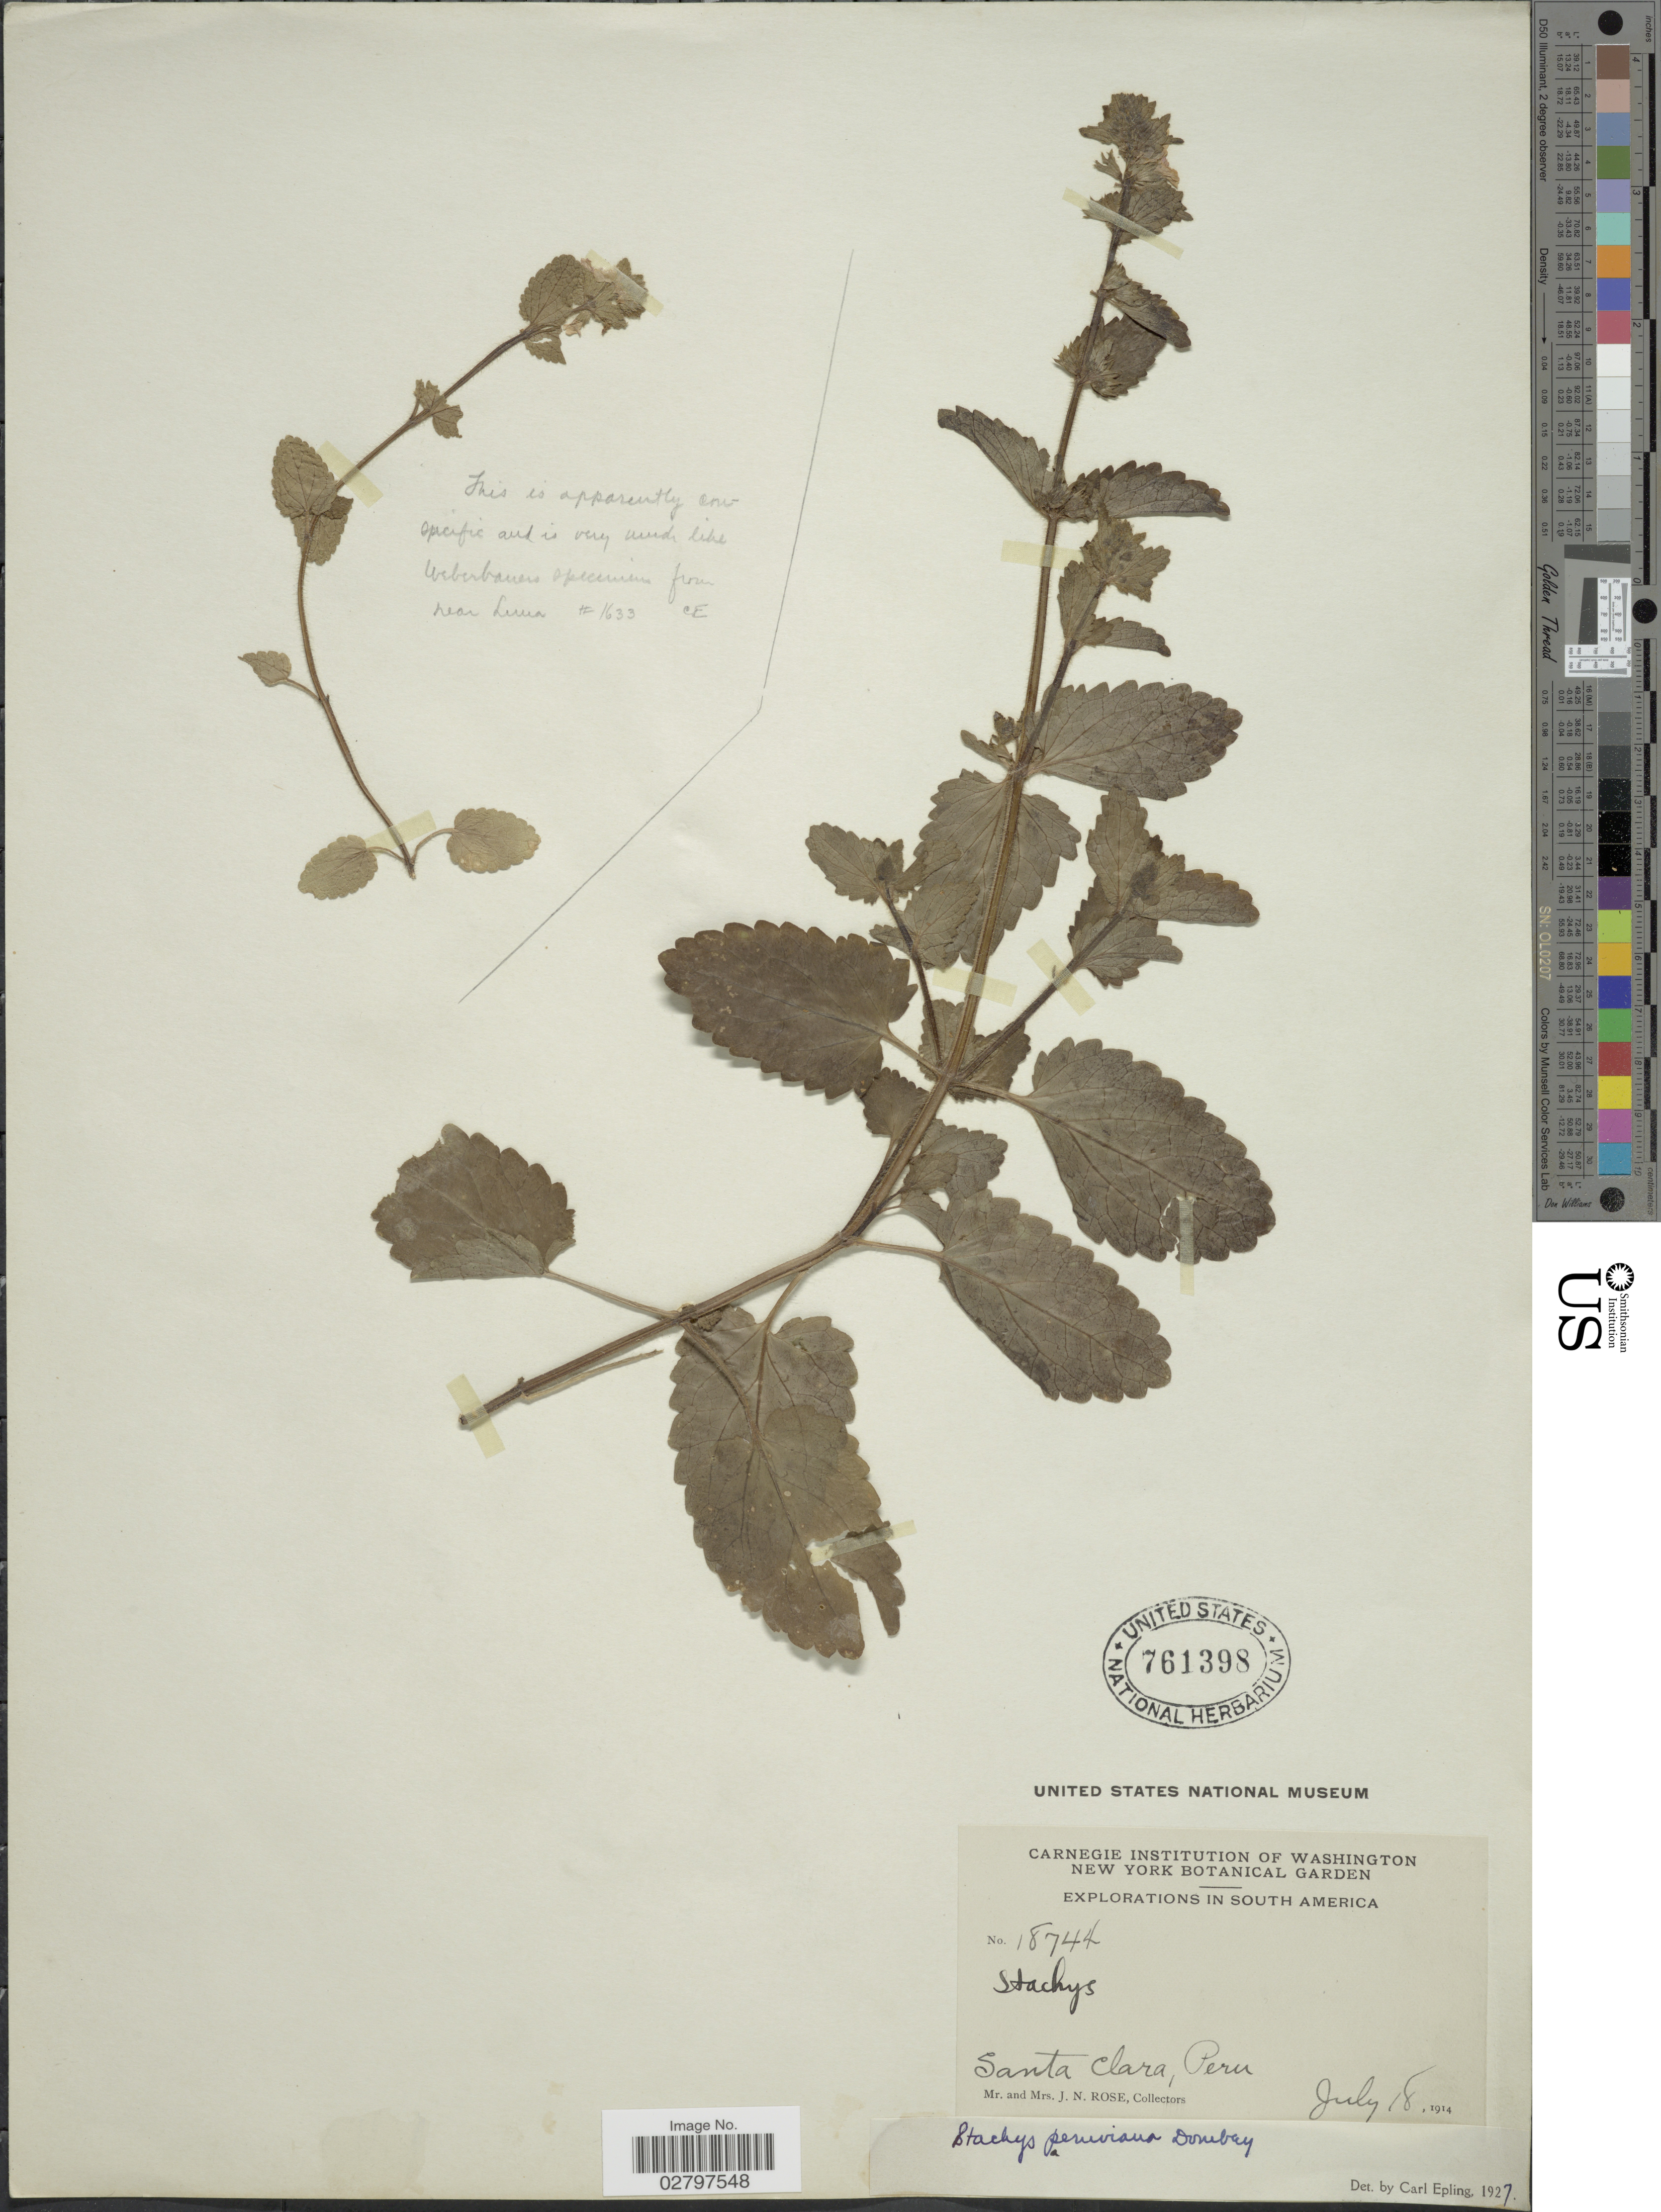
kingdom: Plantae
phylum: Tracheophyta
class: Magnoliopsida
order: Lamiales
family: Lamiaceae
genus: Stachys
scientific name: Stachys peruviana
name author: Dombey in Benth.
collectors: J. N. Rose & L. B. Rose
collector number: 18744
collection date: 1914-07-18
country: Peru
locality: Santa Clara.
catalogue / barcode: US 761398